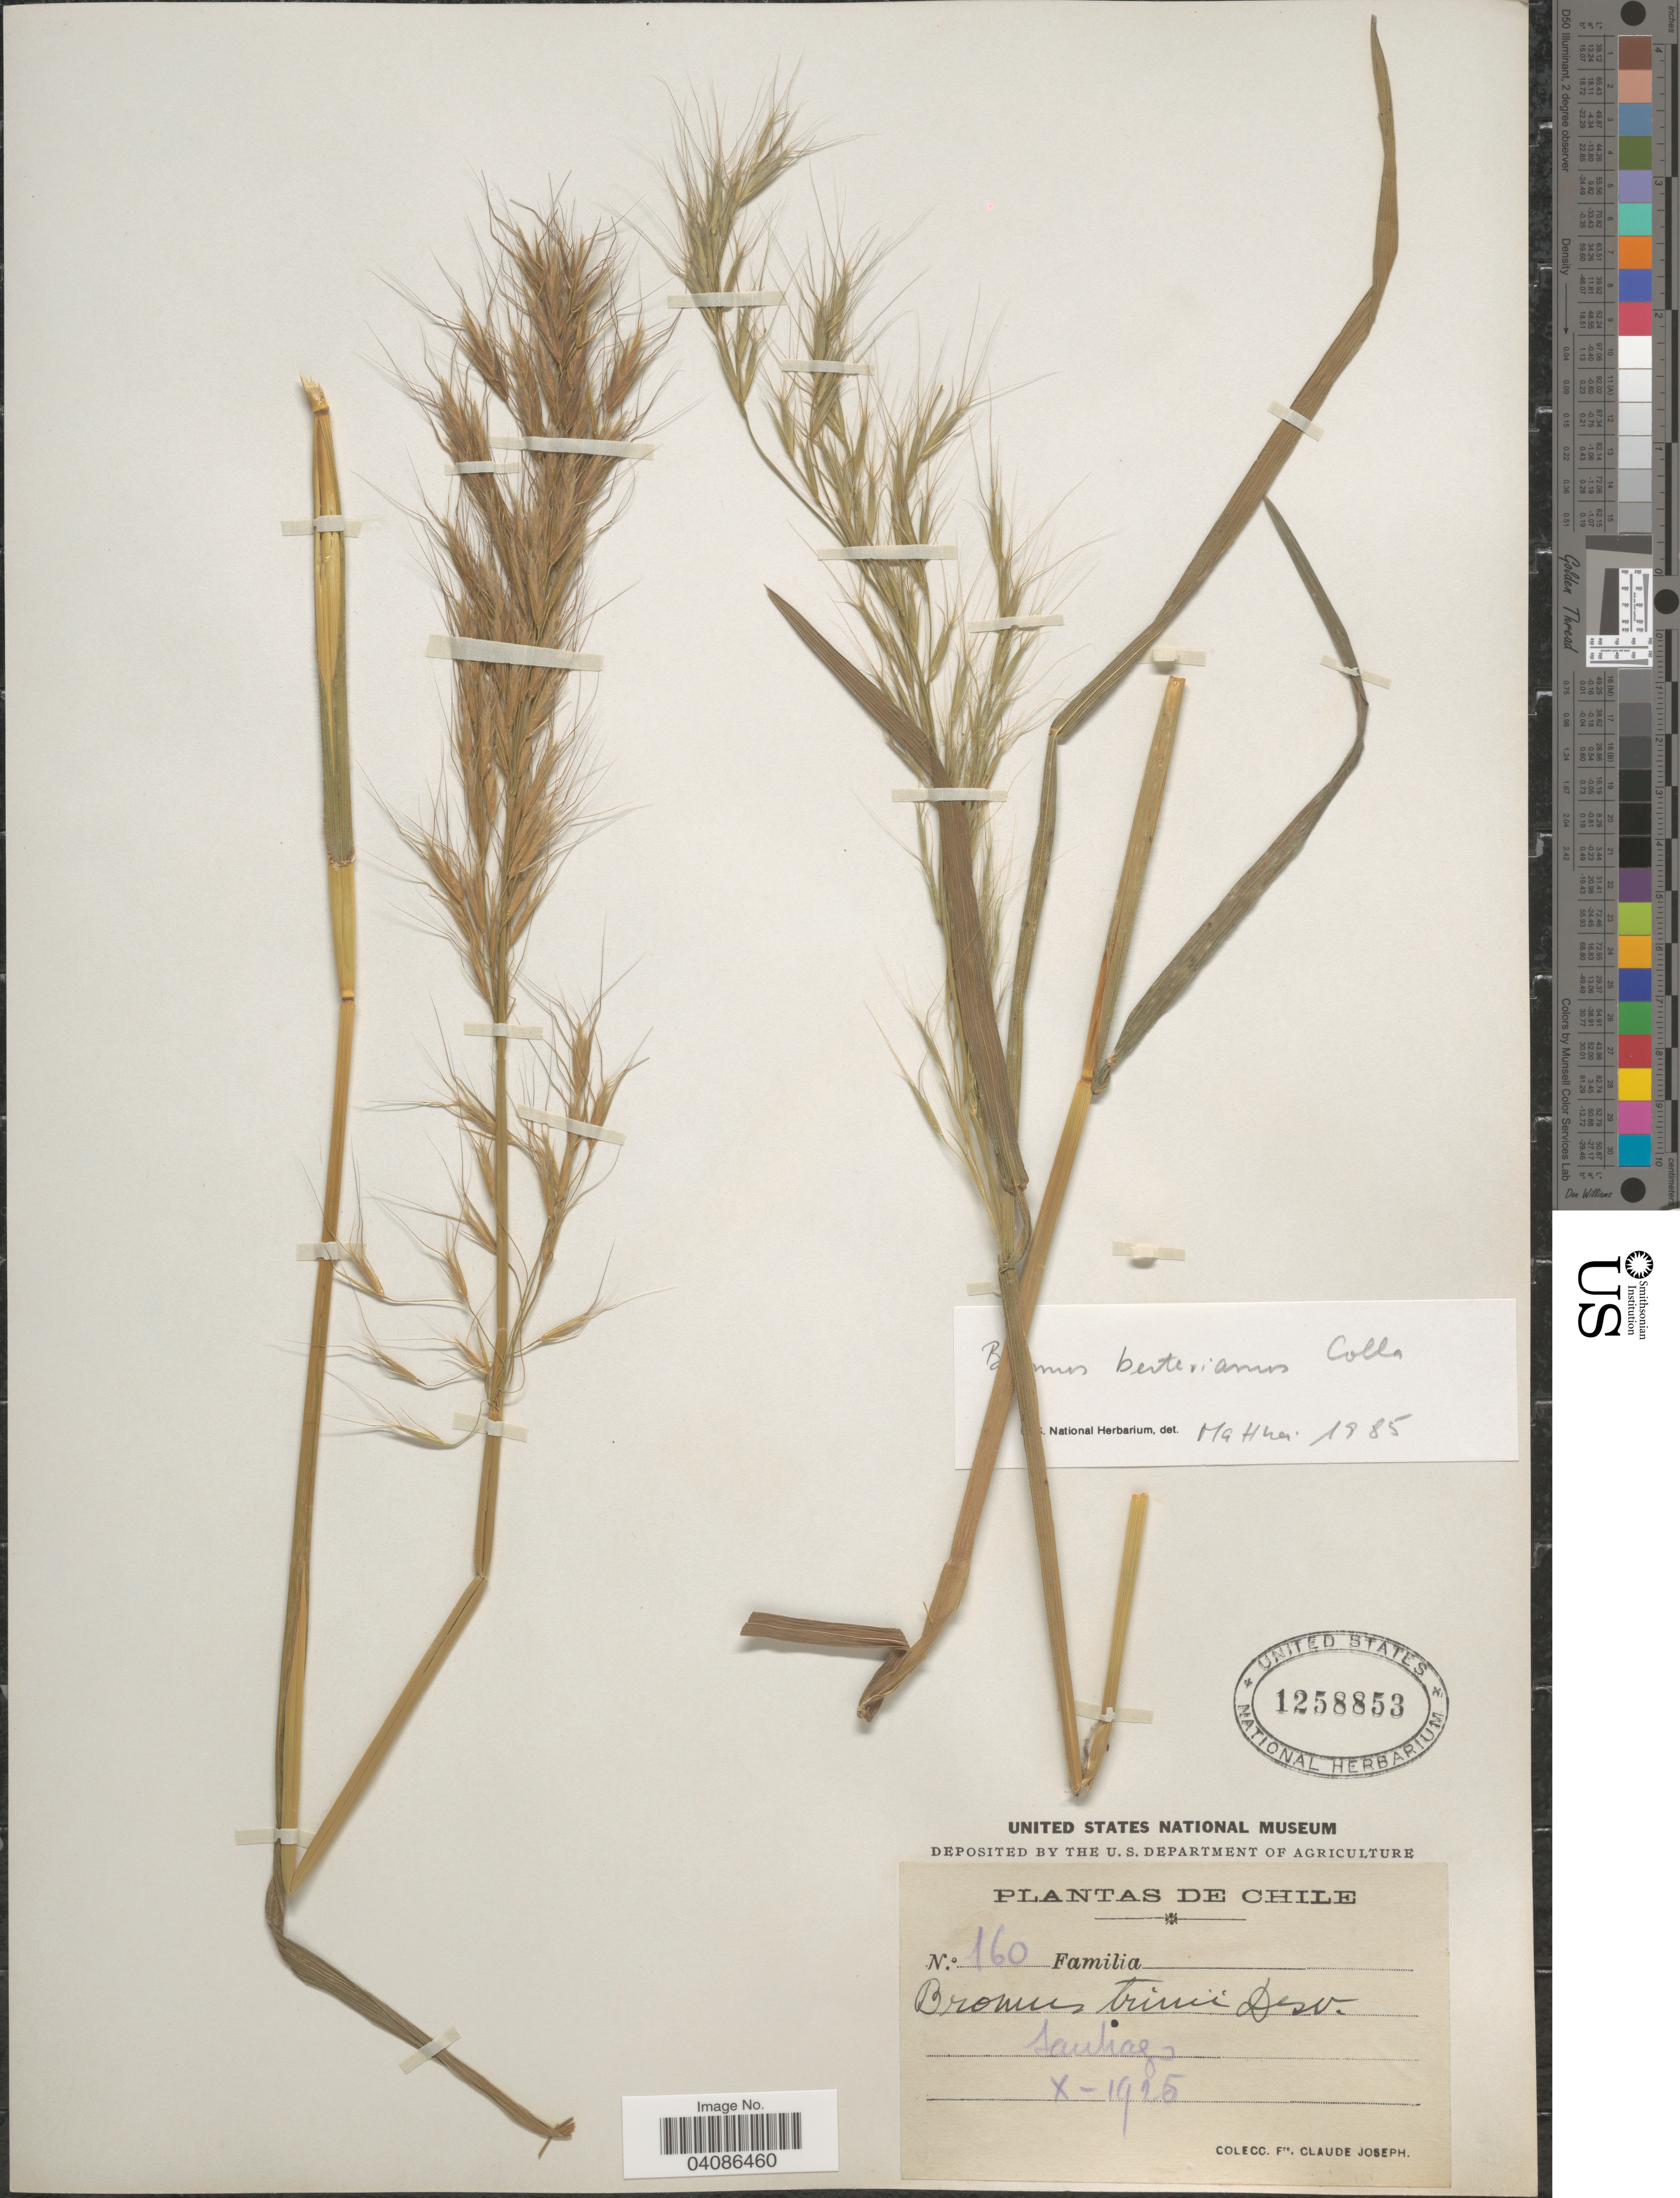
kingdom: Plantae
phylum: Tracheophyta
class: Liliopsida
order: Poales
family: Poaceae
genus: Bromus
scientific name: Bromus berteroanus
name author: Colla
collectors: Frere Claude Joseph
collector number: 160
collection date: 1925-10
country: Chile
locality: Santiago.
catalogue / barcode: US 1258853